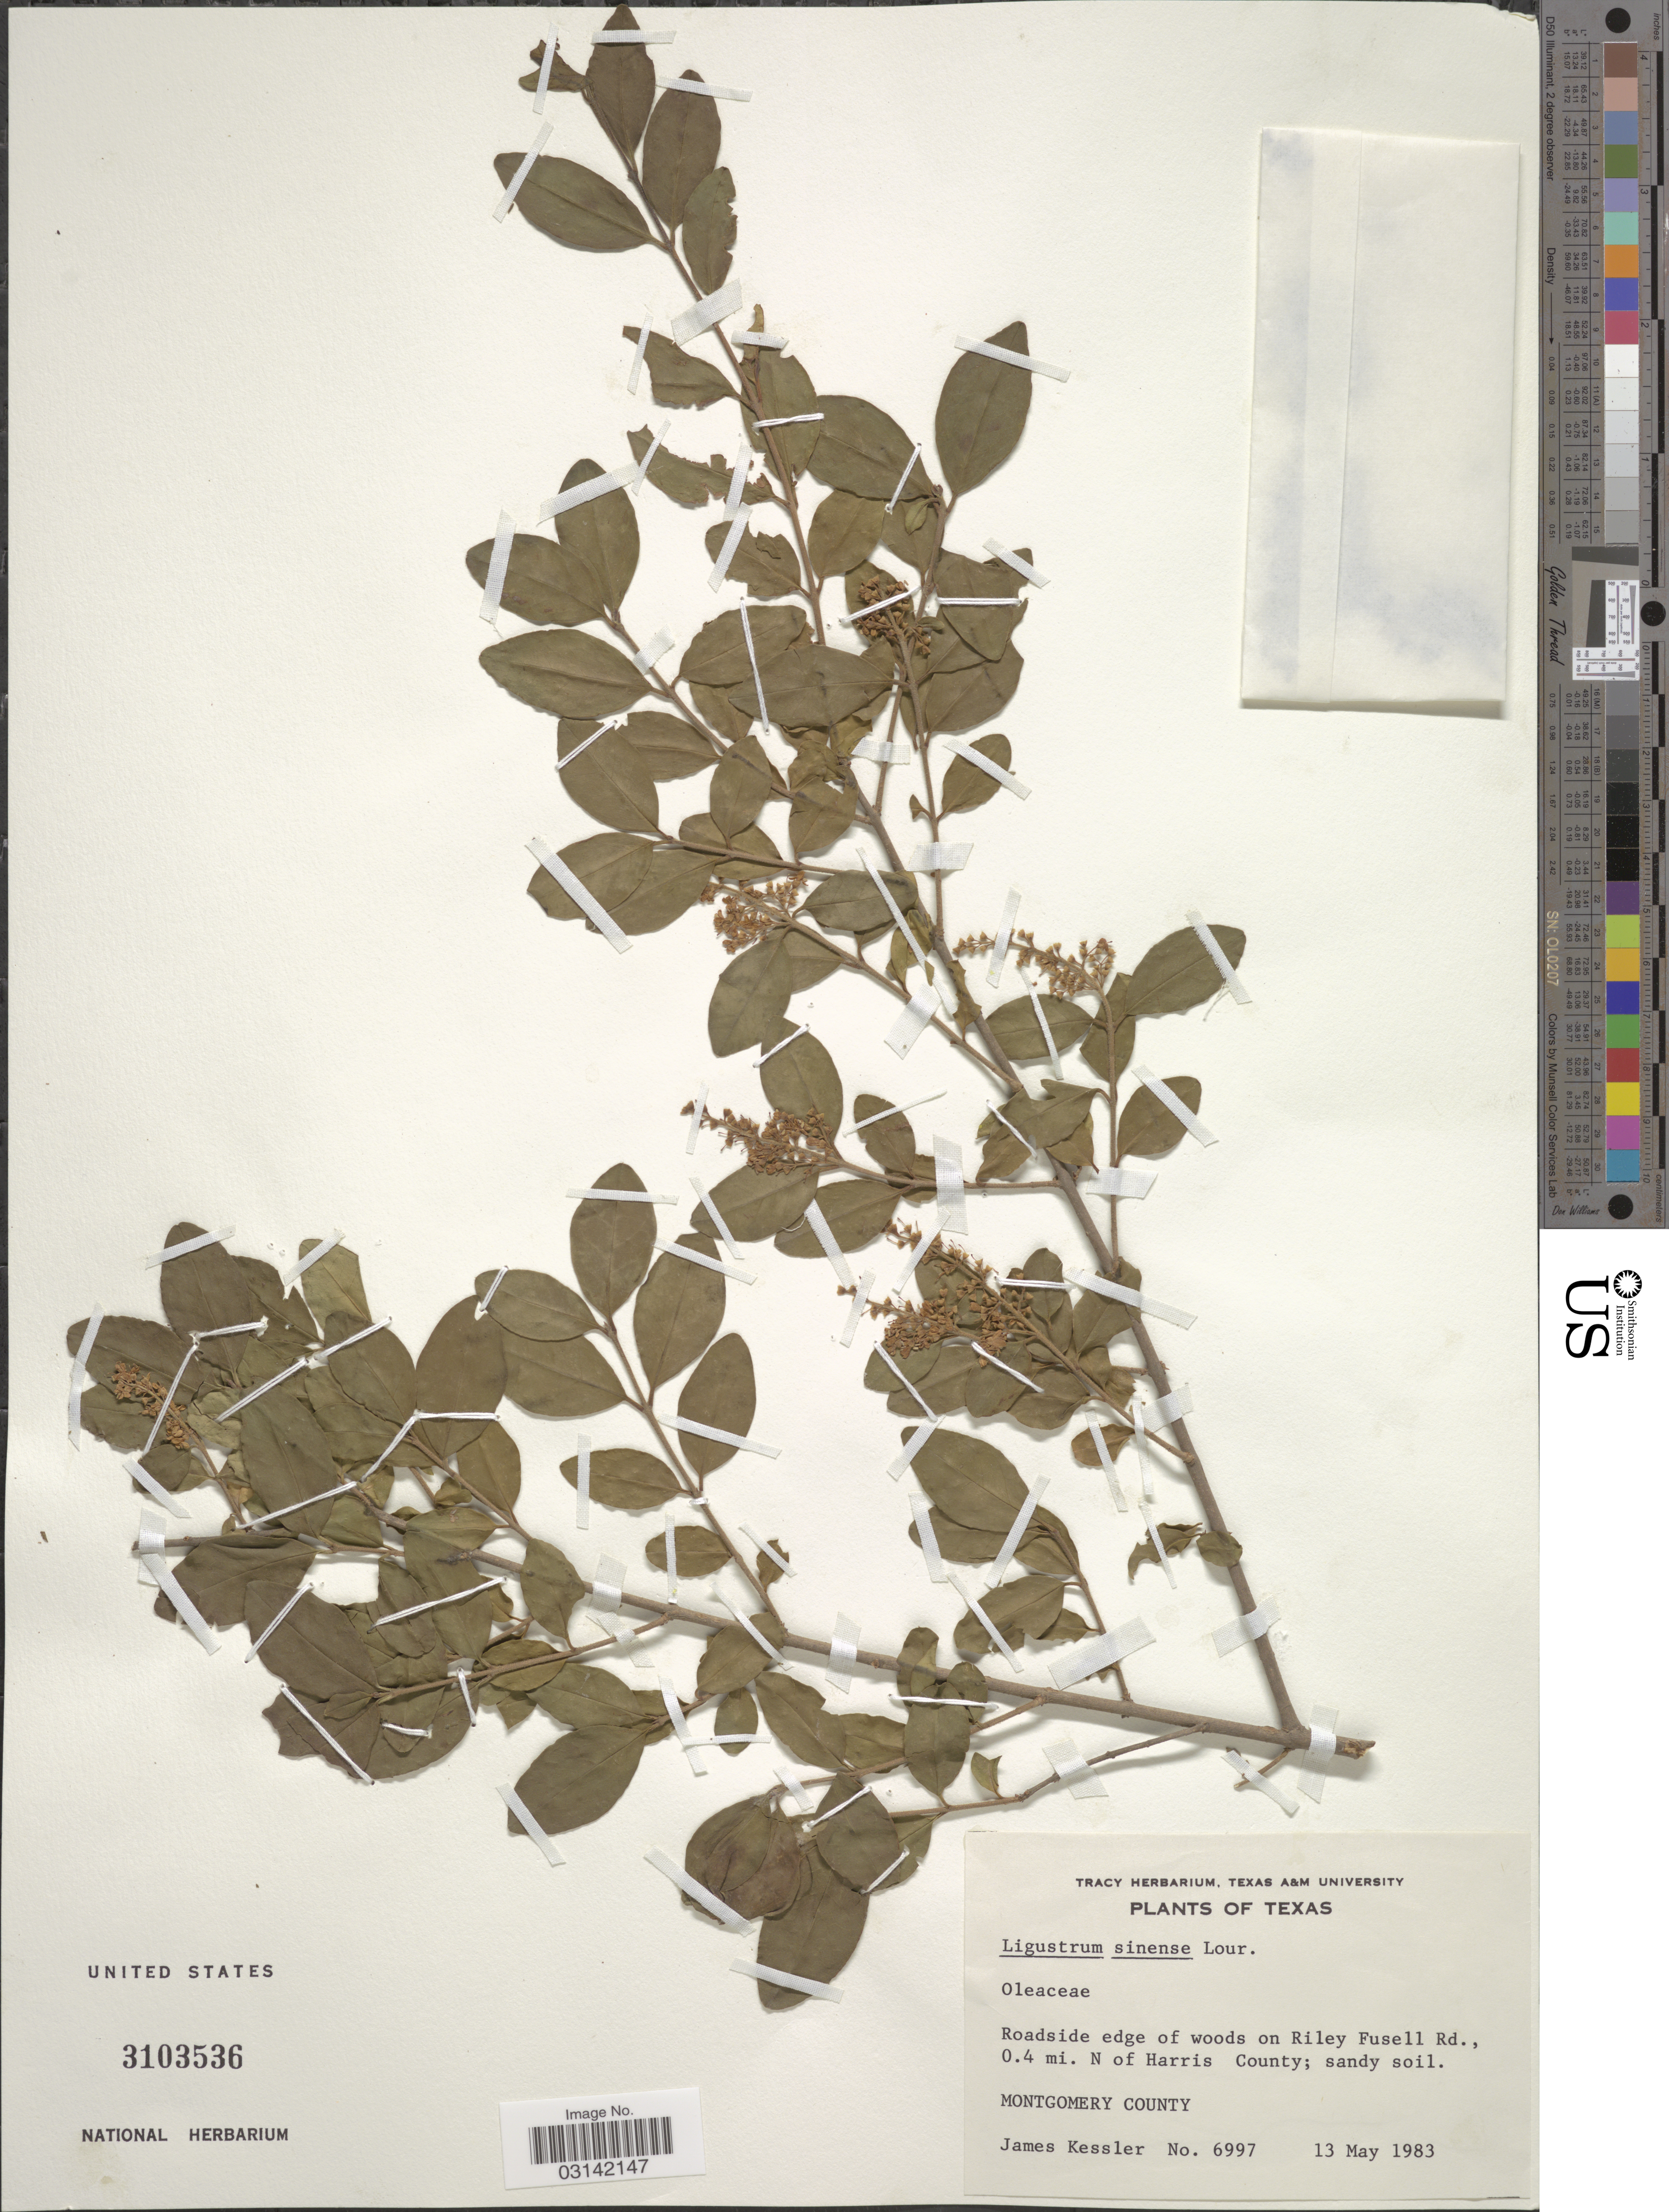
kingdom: Plantae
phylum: Tracheophyta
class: Magnoliopsida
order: Lamiales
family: Oleaceae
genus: Ligustrum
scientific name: Ligustrum sinense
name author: Lour.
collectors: J. W. Kessler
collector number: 6997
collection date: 1983-05-13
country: United States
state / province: Texas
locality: Roadside edge of woods on Riley Fusell Rd., 0.4 mi. N of Harris County. Montgomery County.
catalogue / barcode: US 3103536